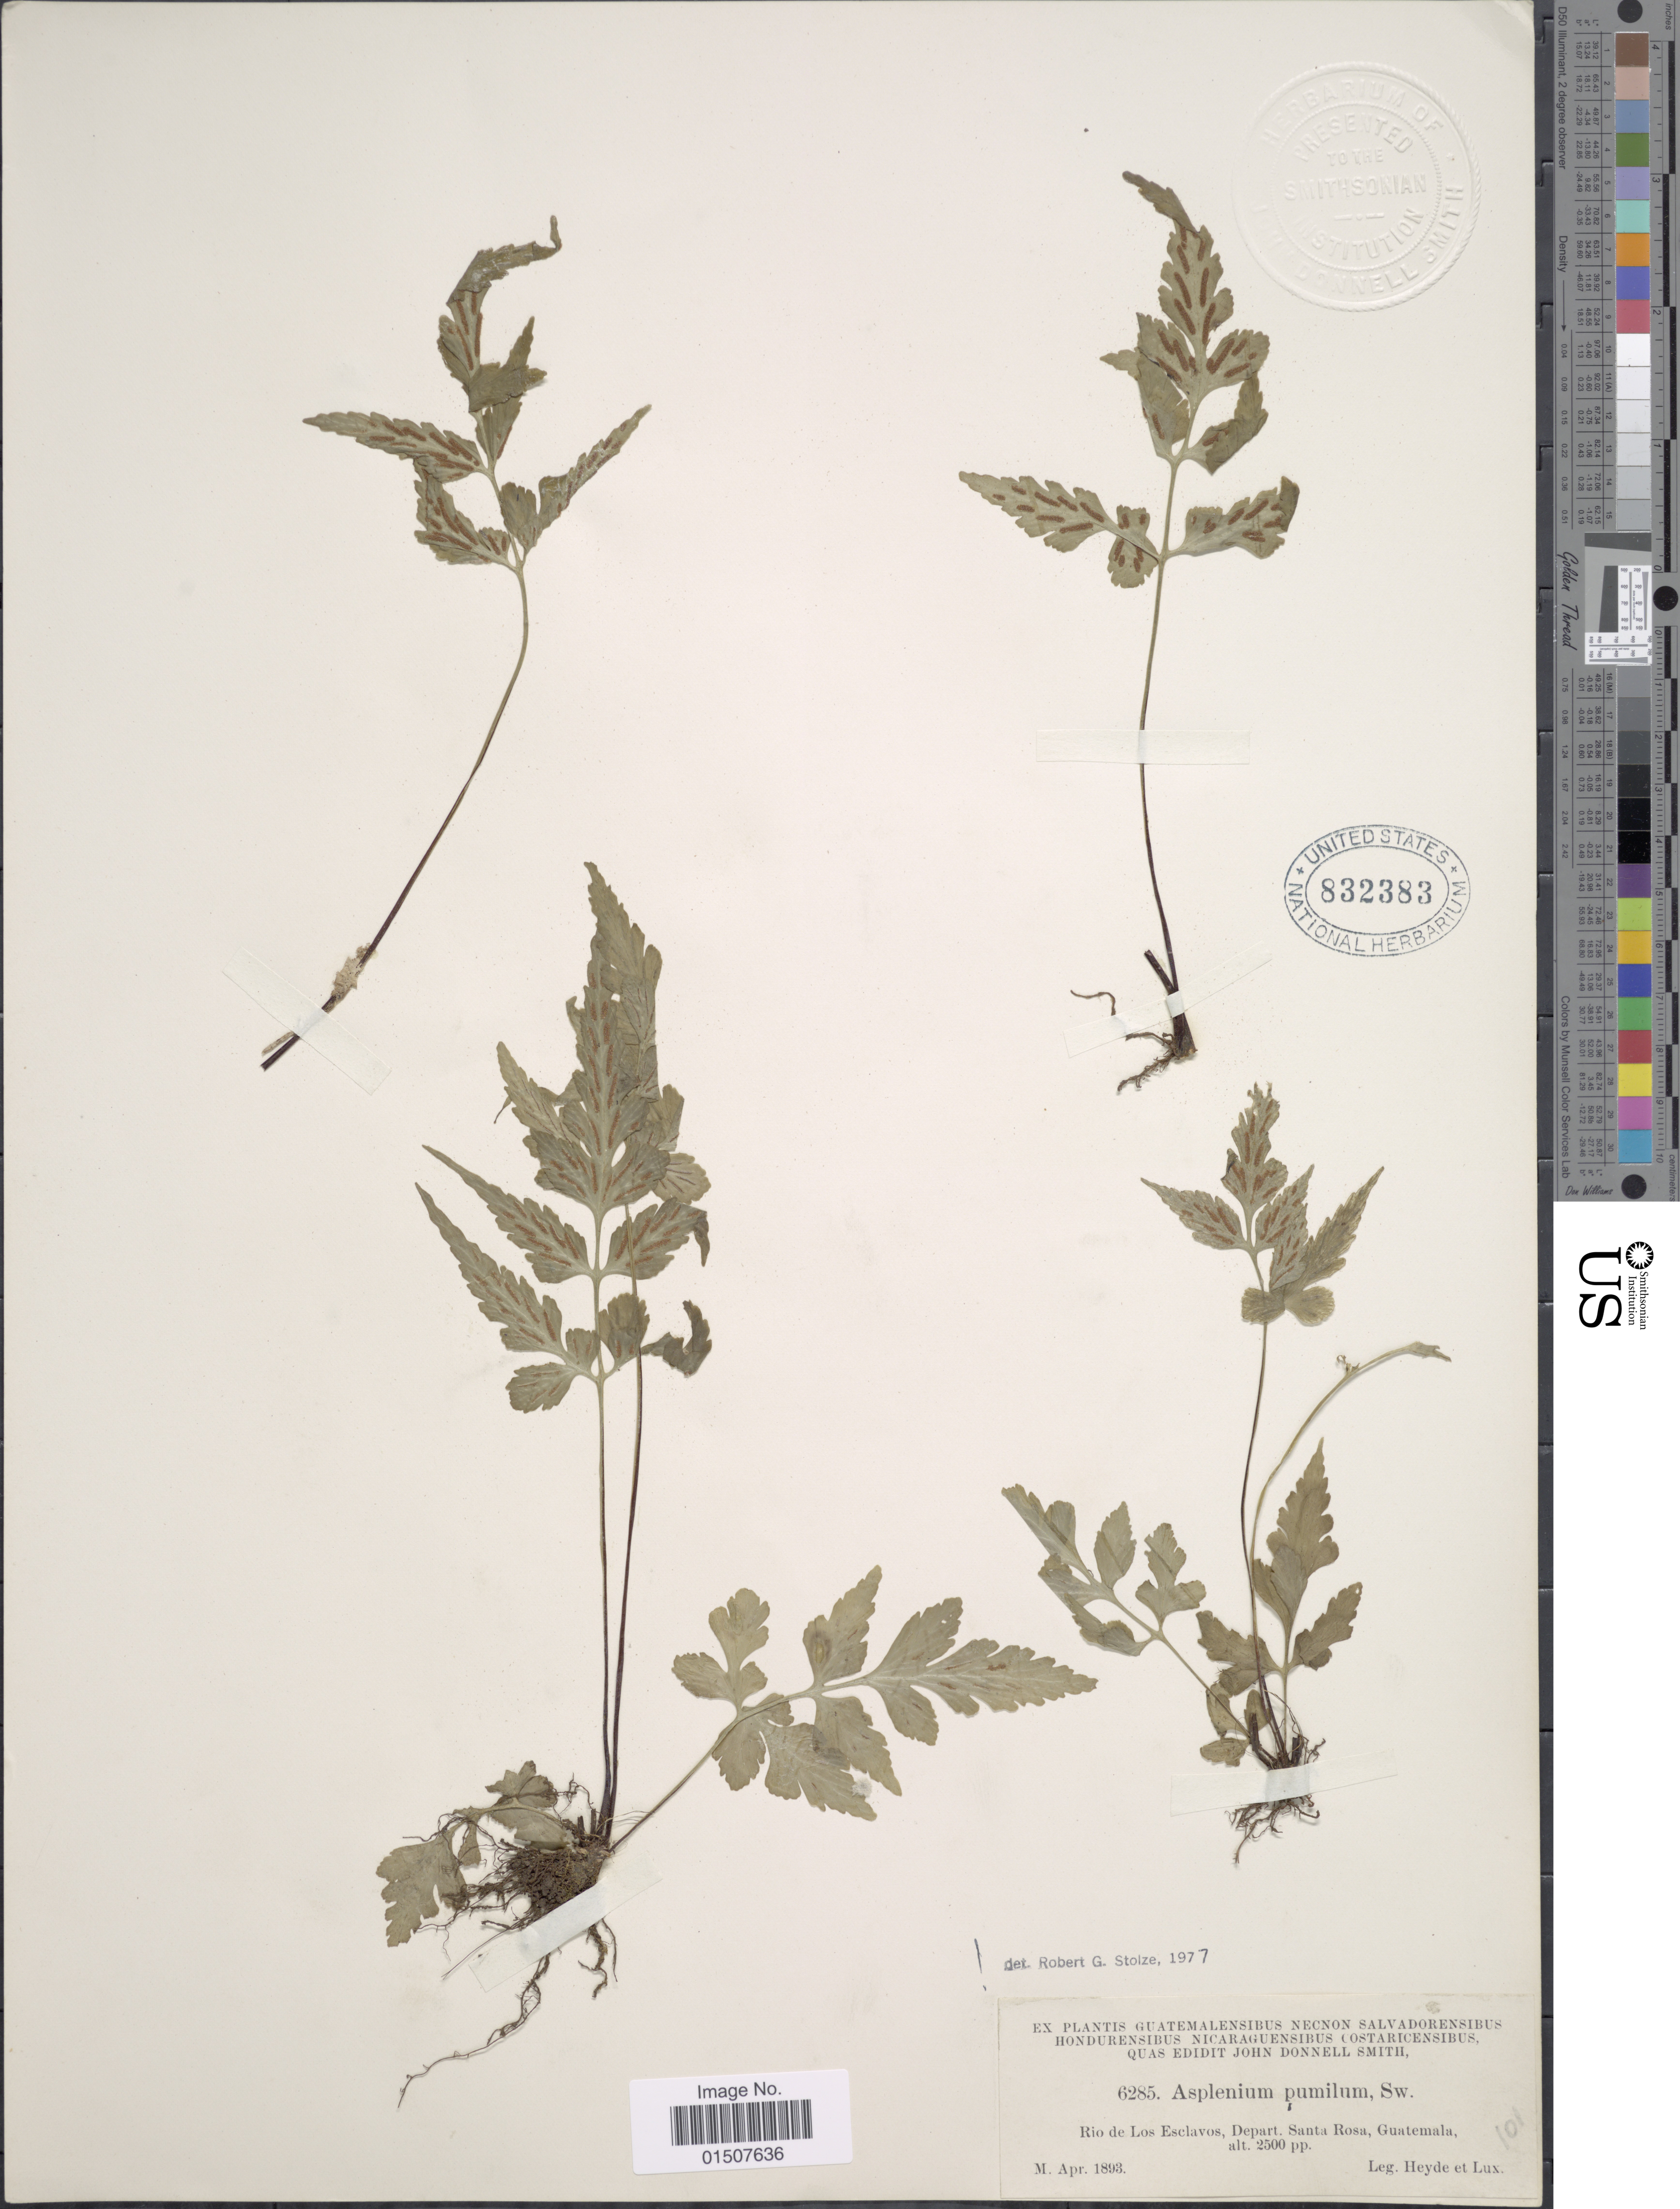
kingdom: Plantae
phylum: Tracheophyta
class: Polypodiopsida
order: Polypodiales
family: Aspleniaceae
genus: Asplenium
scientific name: Asplenium pumilum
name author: Sw.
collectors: Heyde & Lux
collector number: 101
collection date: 1893-04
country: Guatemala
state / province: Santa Rosa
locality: Rio de Los Esclavos, Depart. Santa Rosa, Guatemala.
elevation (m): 762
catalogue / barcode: US 832383